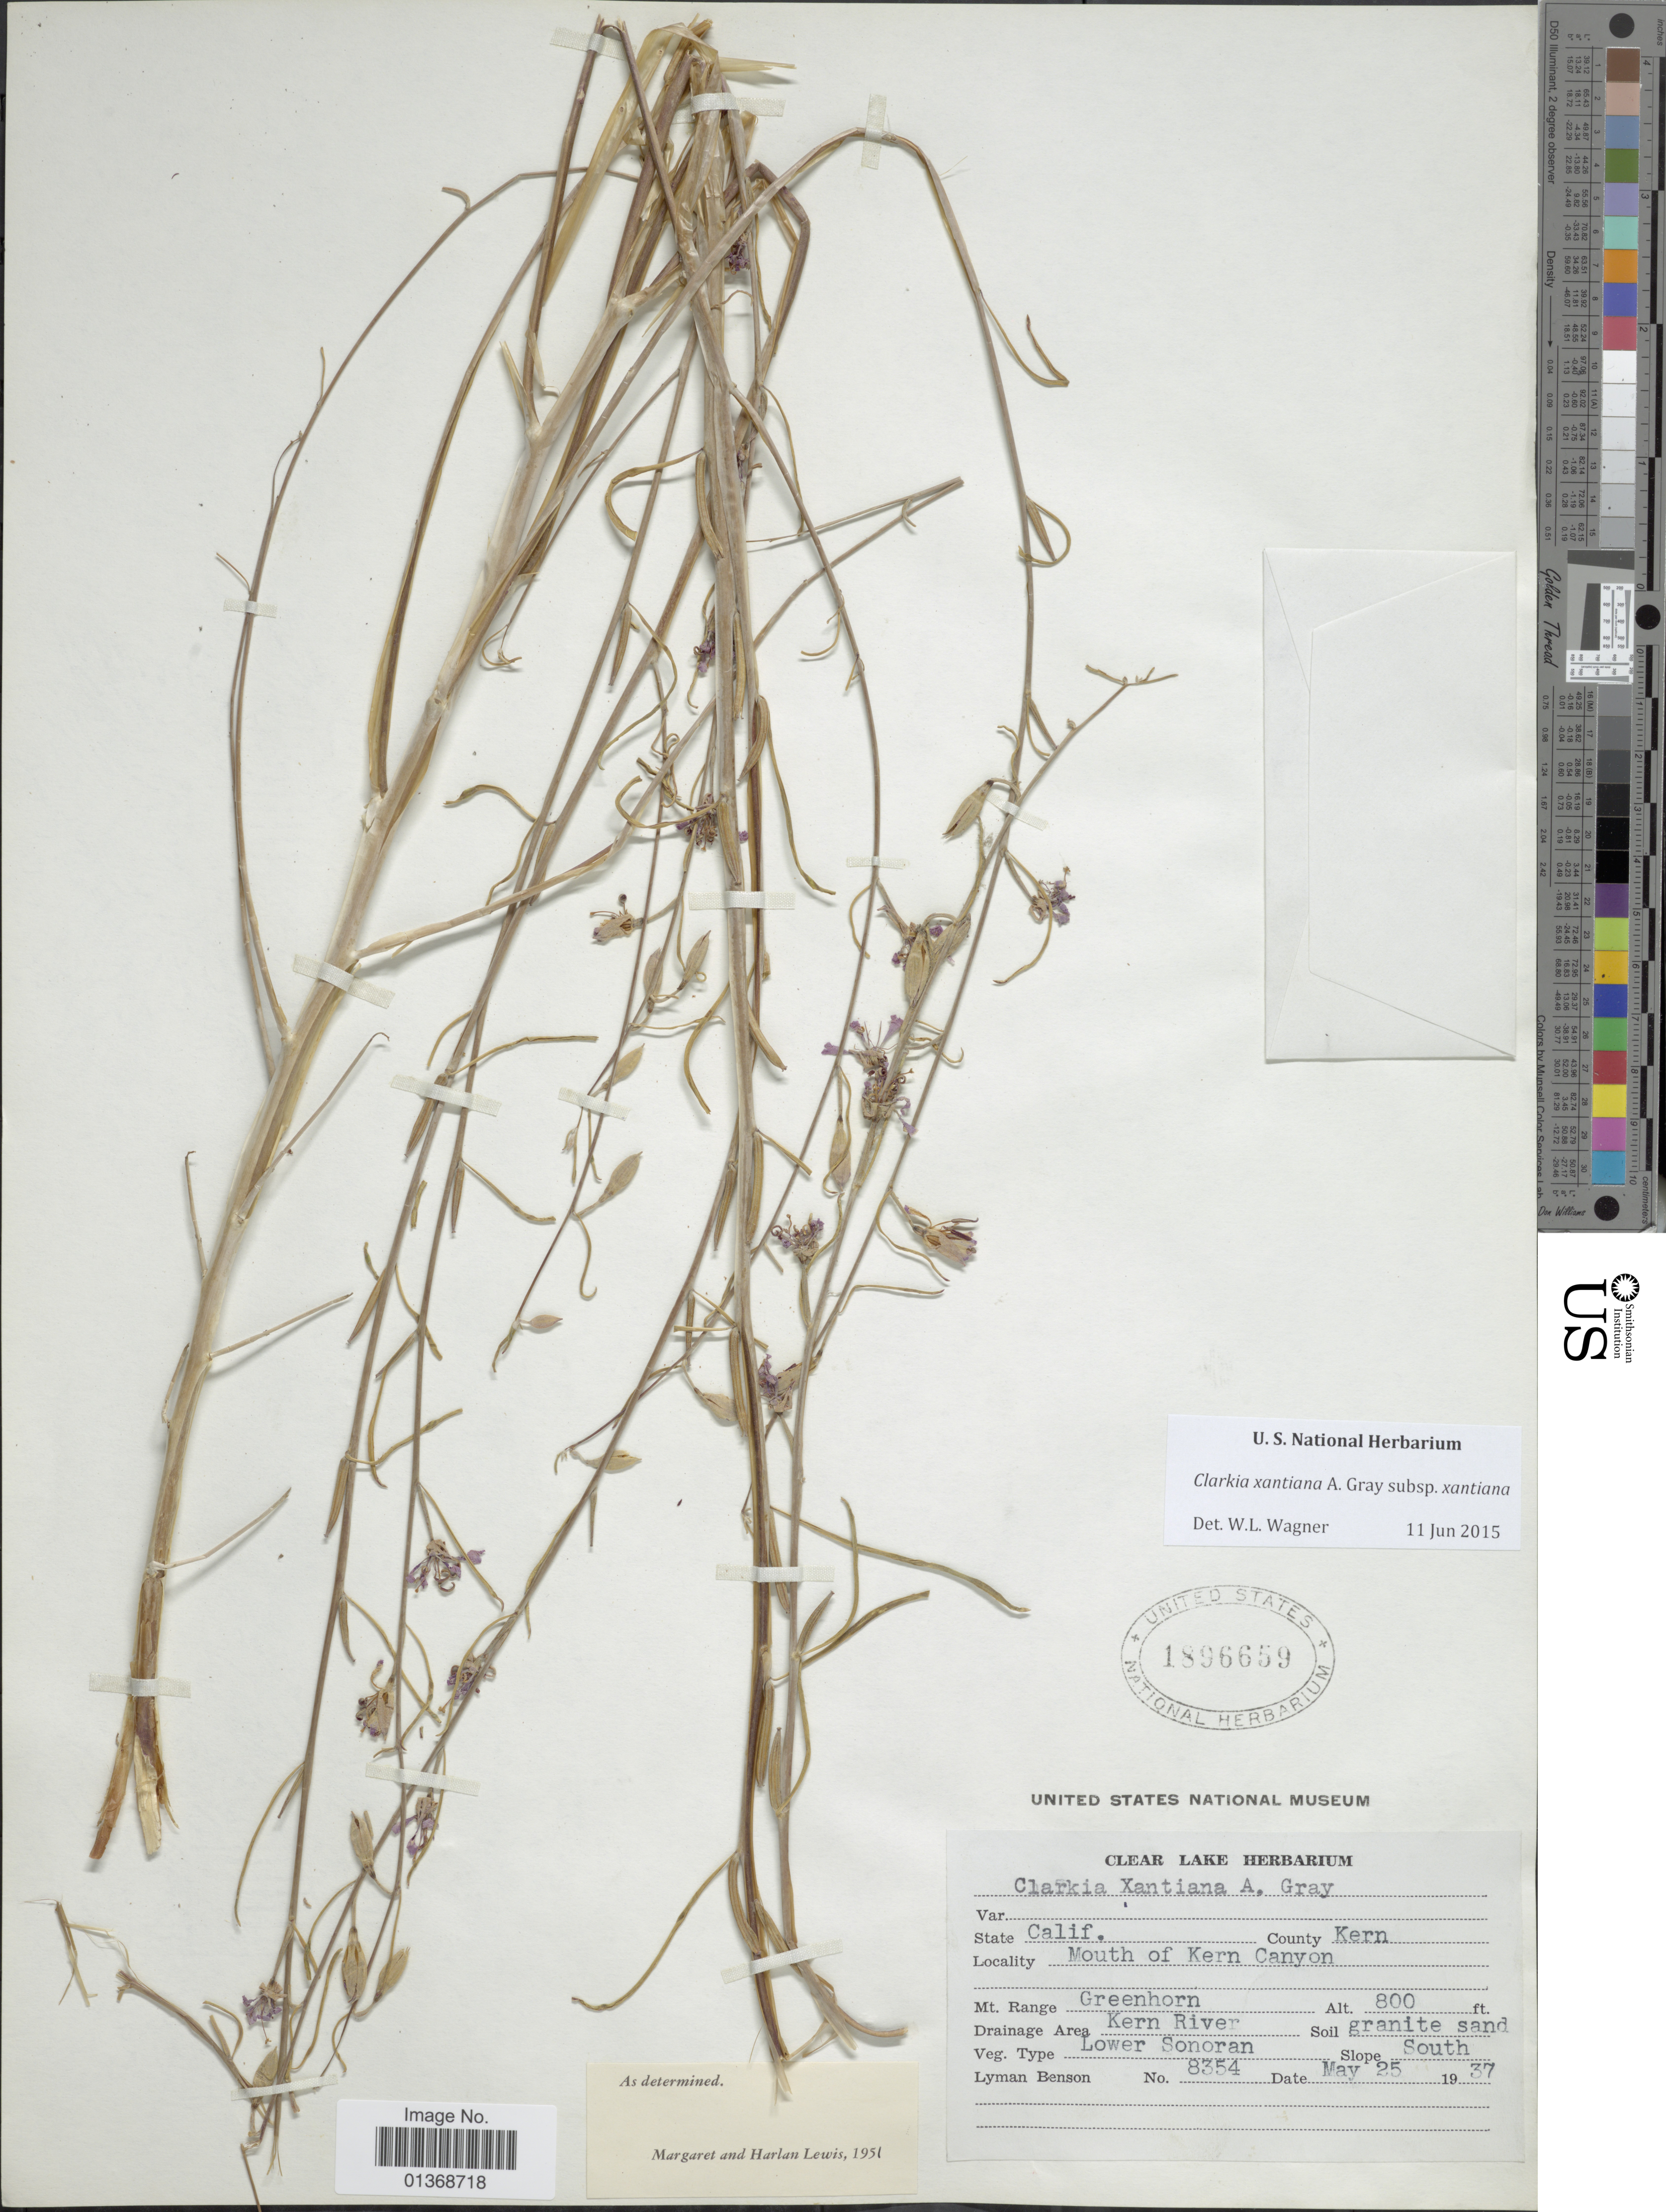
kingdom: Plantae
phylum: Tracheophyta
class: Magnoliopsida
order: Myrtales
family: Onagraceae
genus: Clarkia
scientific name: Clarkia xantiana subsp. xantiana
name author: A. Gray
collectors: L. D. Benson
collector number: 8354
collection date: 1937-05-25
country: United States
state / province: California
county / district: Kern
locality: County Kern, Mouth of Kern Canyon, Mt. Range Greenhorn, Kern River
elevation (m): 244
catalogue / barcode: US 1896659